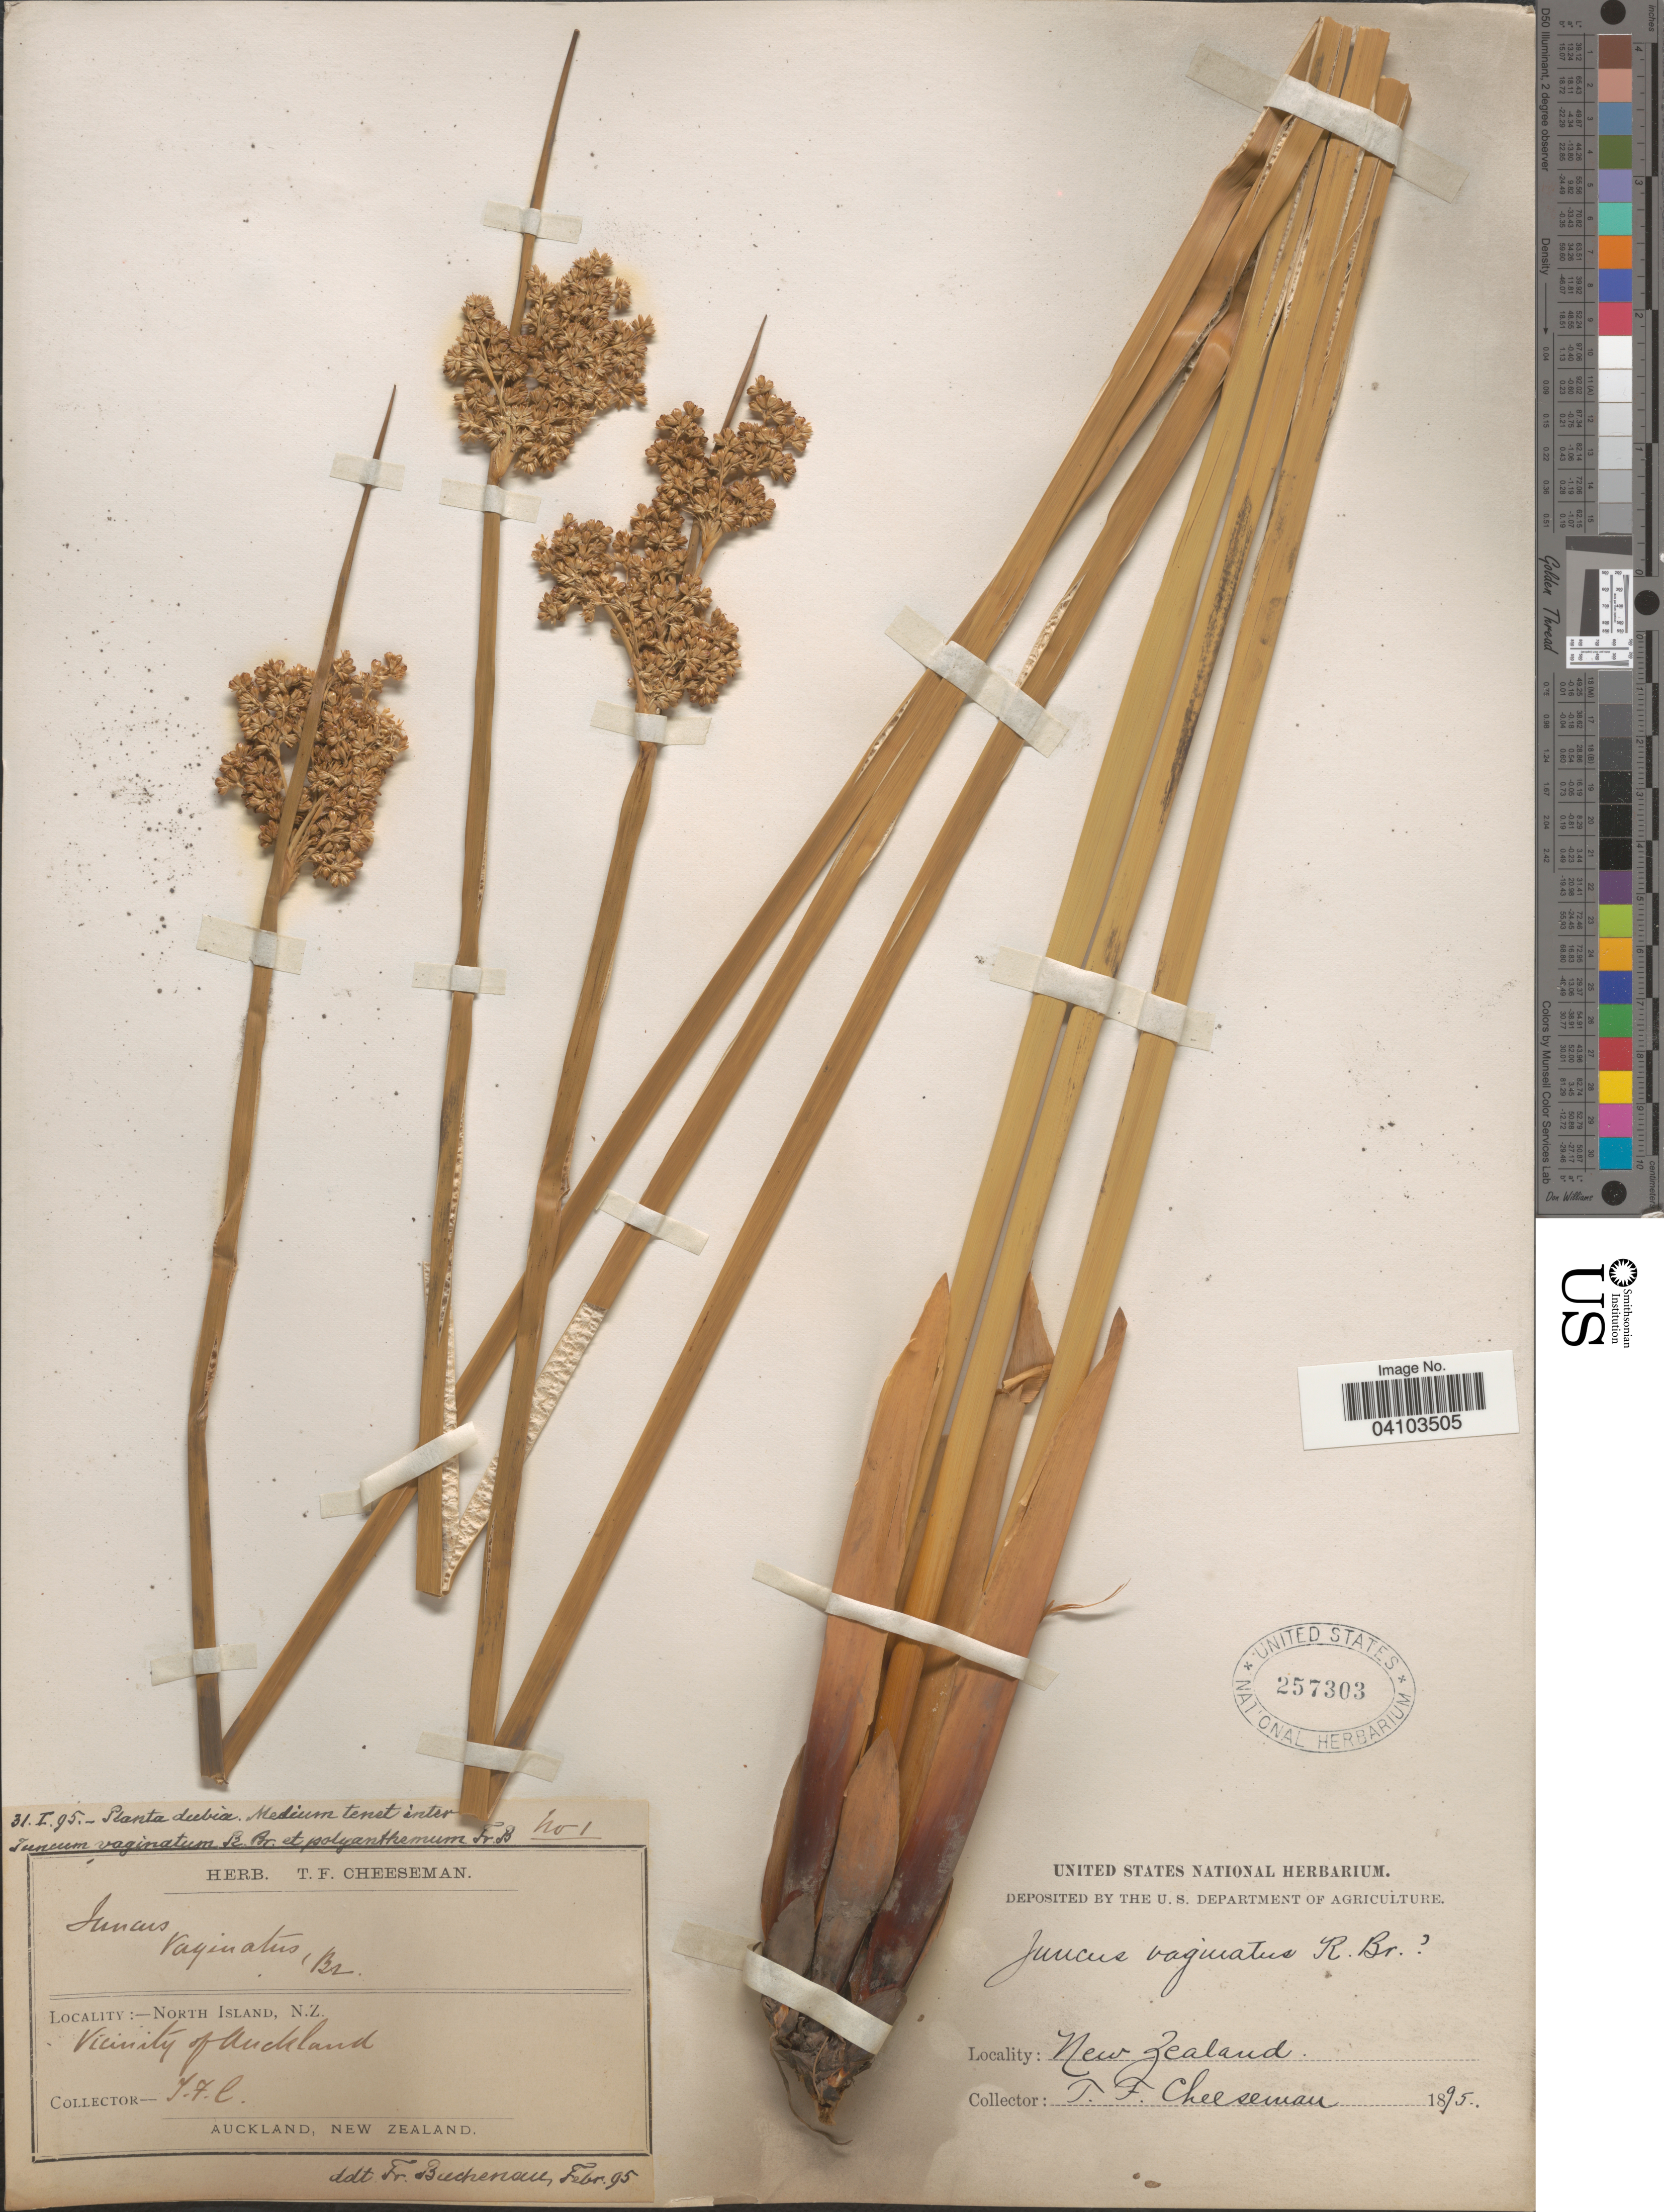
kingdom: Plantae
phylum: Tracheophyta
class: Liliopsida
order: Poales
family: Juncaceae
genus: Juncus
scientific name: Juncus vaginatus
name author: R. Br.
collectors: T. F. Cheeseman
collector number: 1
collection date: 1895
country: New Zealand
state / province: Auckland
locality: North Island. Vicinity of Auckland.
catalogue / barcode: US 257303